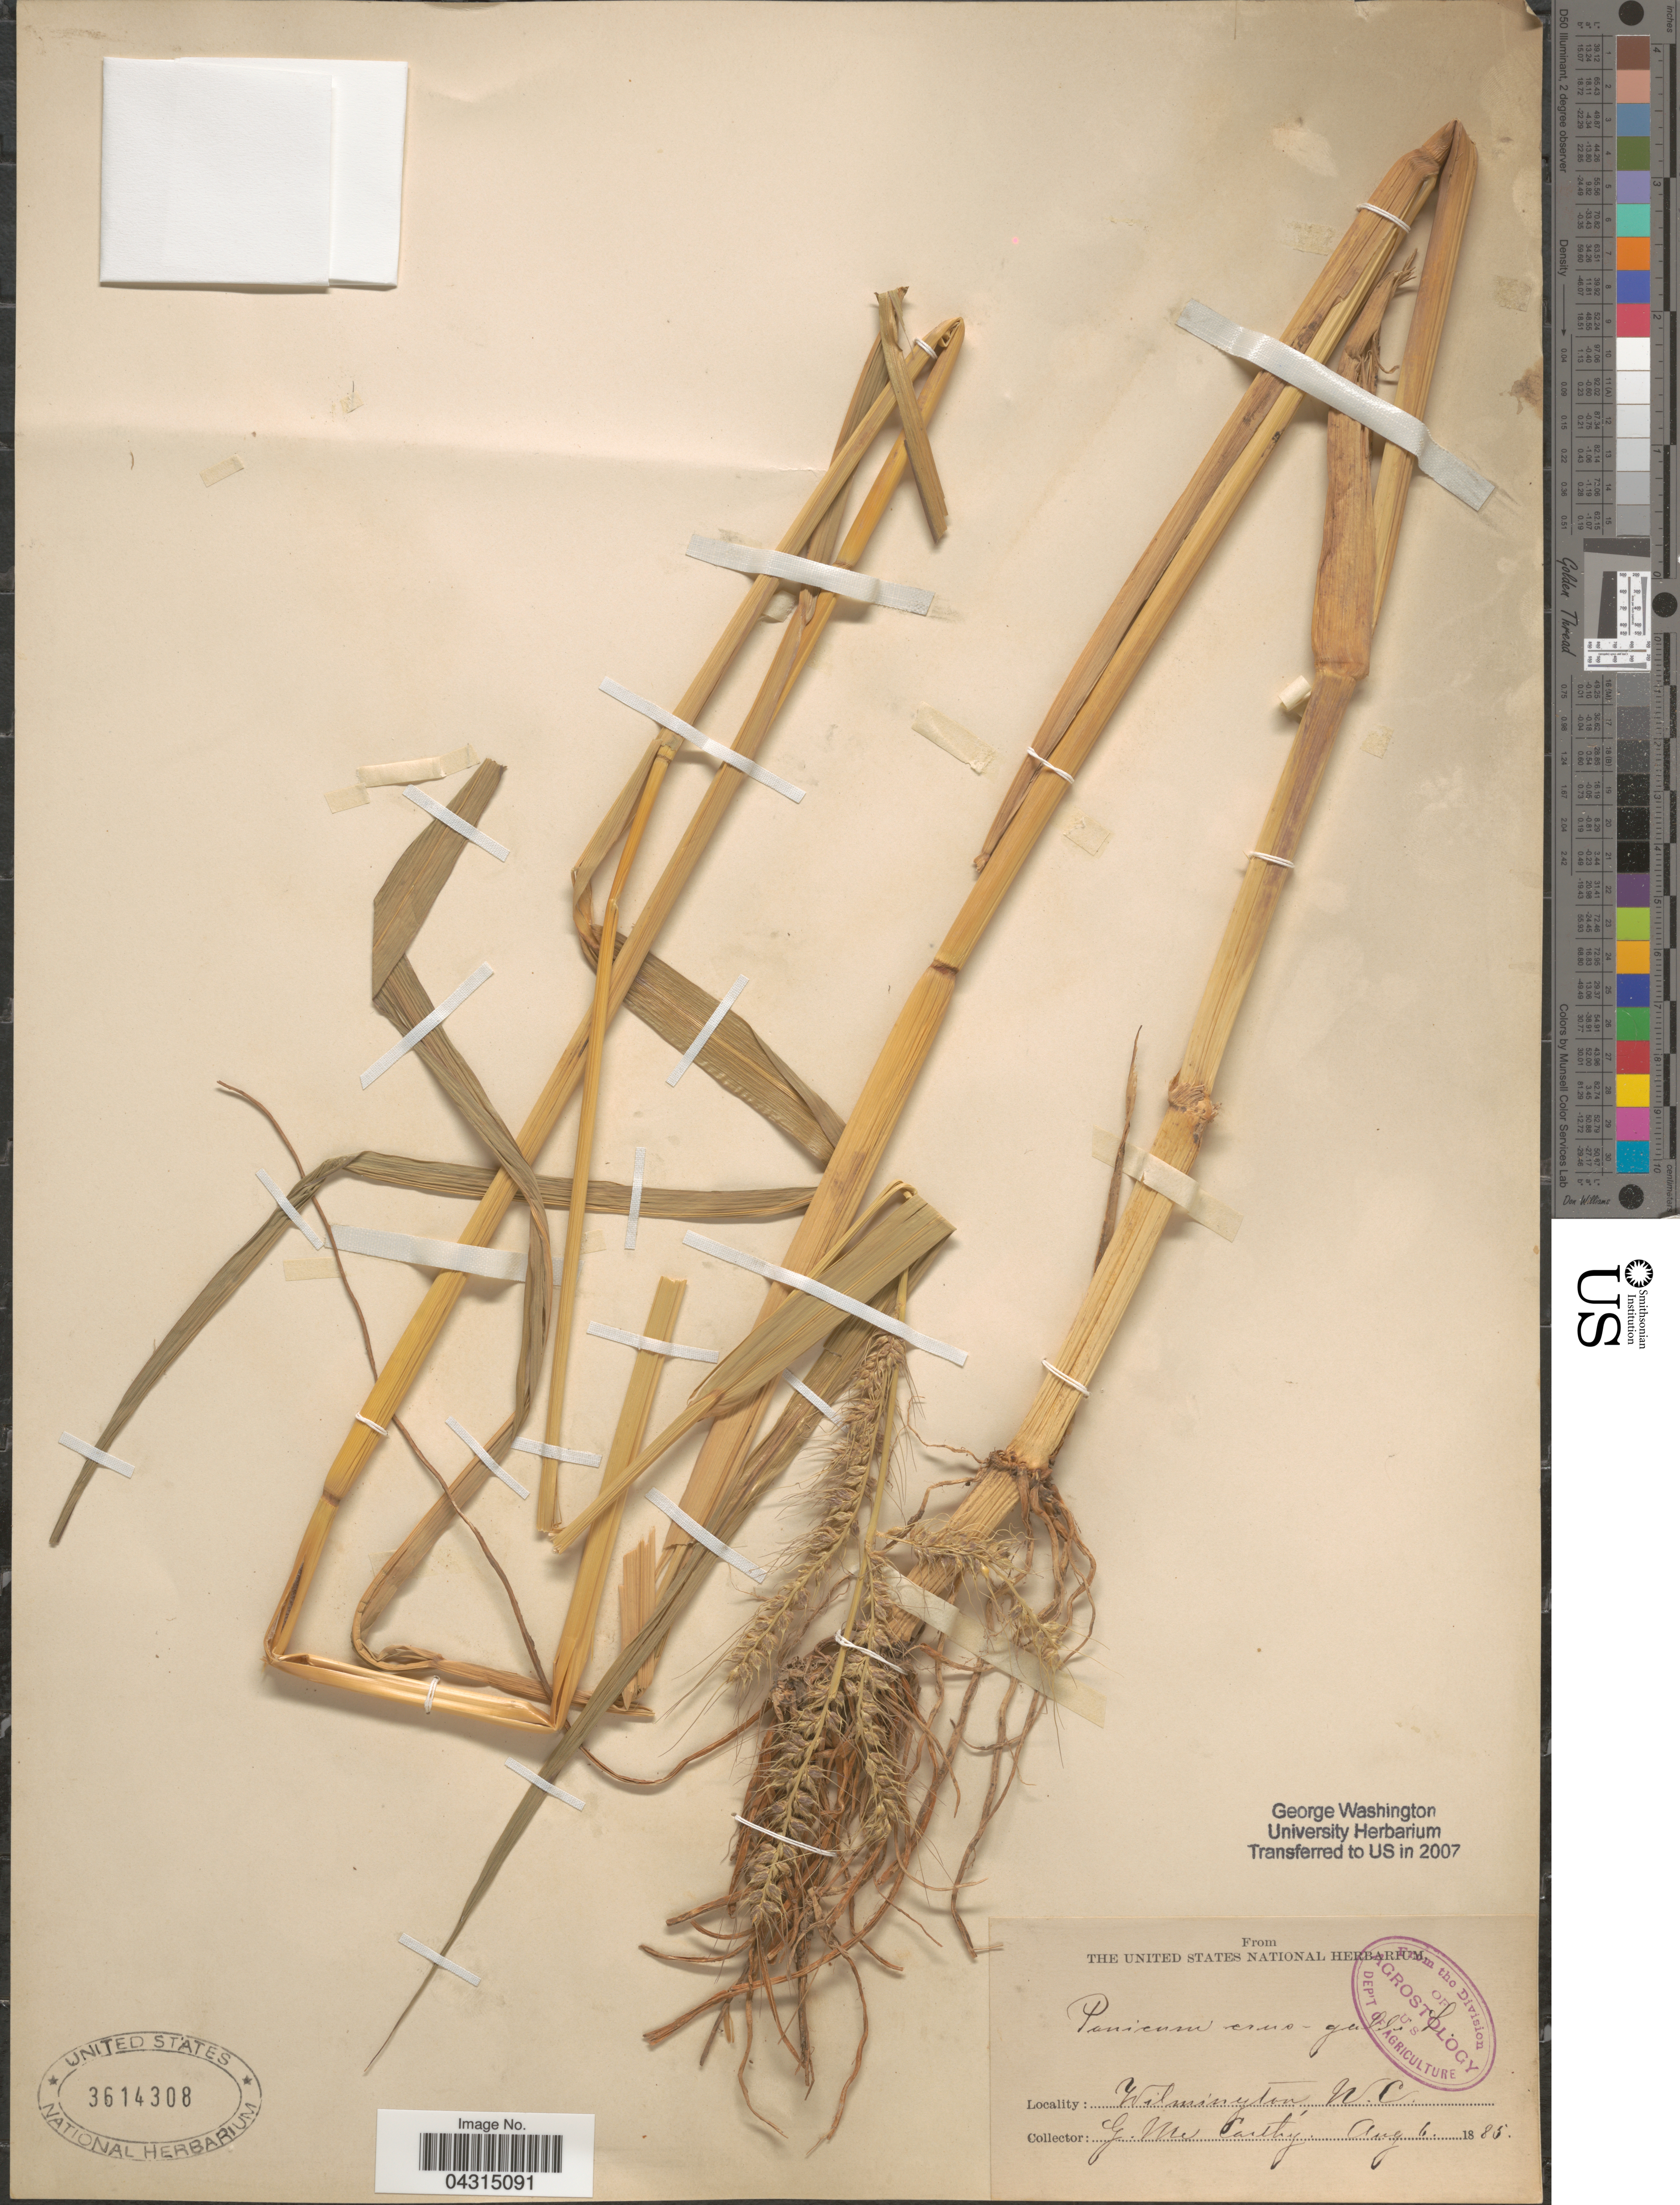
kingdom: Plantae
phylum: Tracheophyta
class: Liliopsida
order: Poales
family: Poaceae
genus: Echinochloa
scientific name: Echinochloa crus-galli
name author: (L.) P. Beauv.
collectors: G. McCarthy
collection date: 1885-08-06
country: United States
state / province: North Carolina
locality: Wilmington.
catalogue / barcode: US 3614308